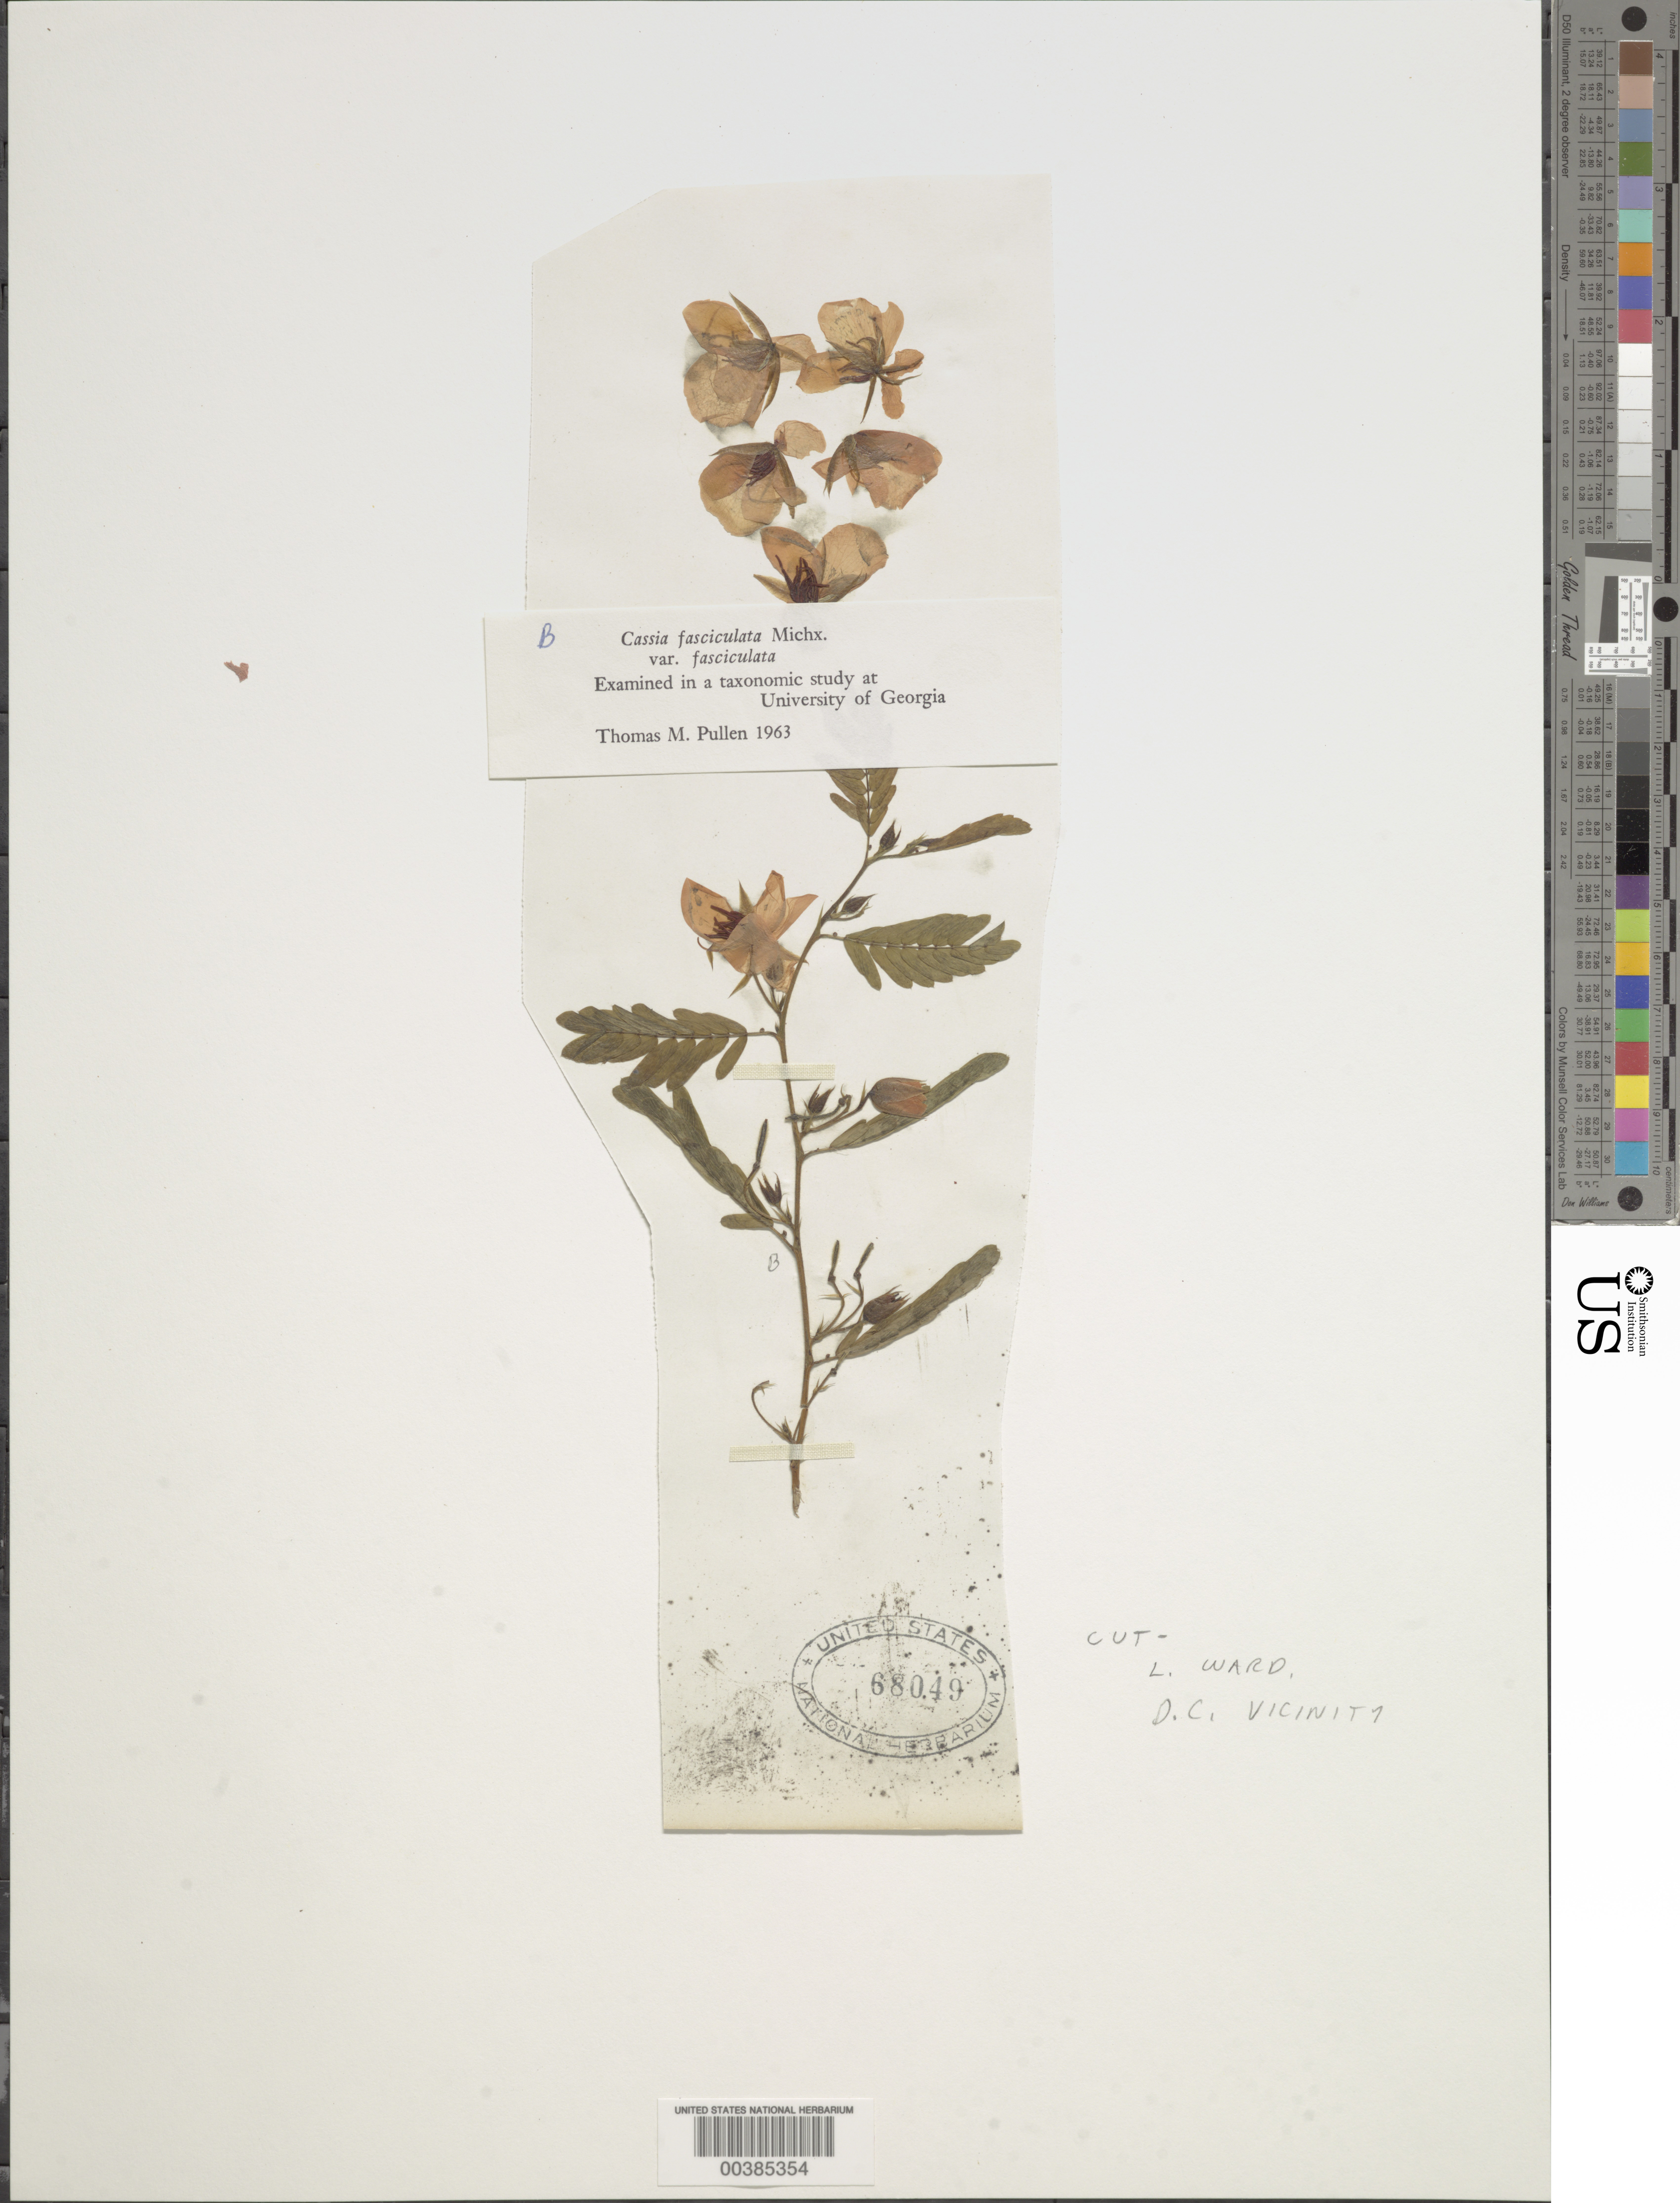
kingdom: Plantae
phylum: Tracheophyta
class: Magnoliopsida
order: Fabales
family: Fabaceae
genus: Chamaecrista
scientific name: Chamaecrista fasciculata var. fasciculata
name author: (Michx.) Greene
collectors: L. F. Ward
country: United States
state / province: District of Columbia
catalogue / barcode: US 68049